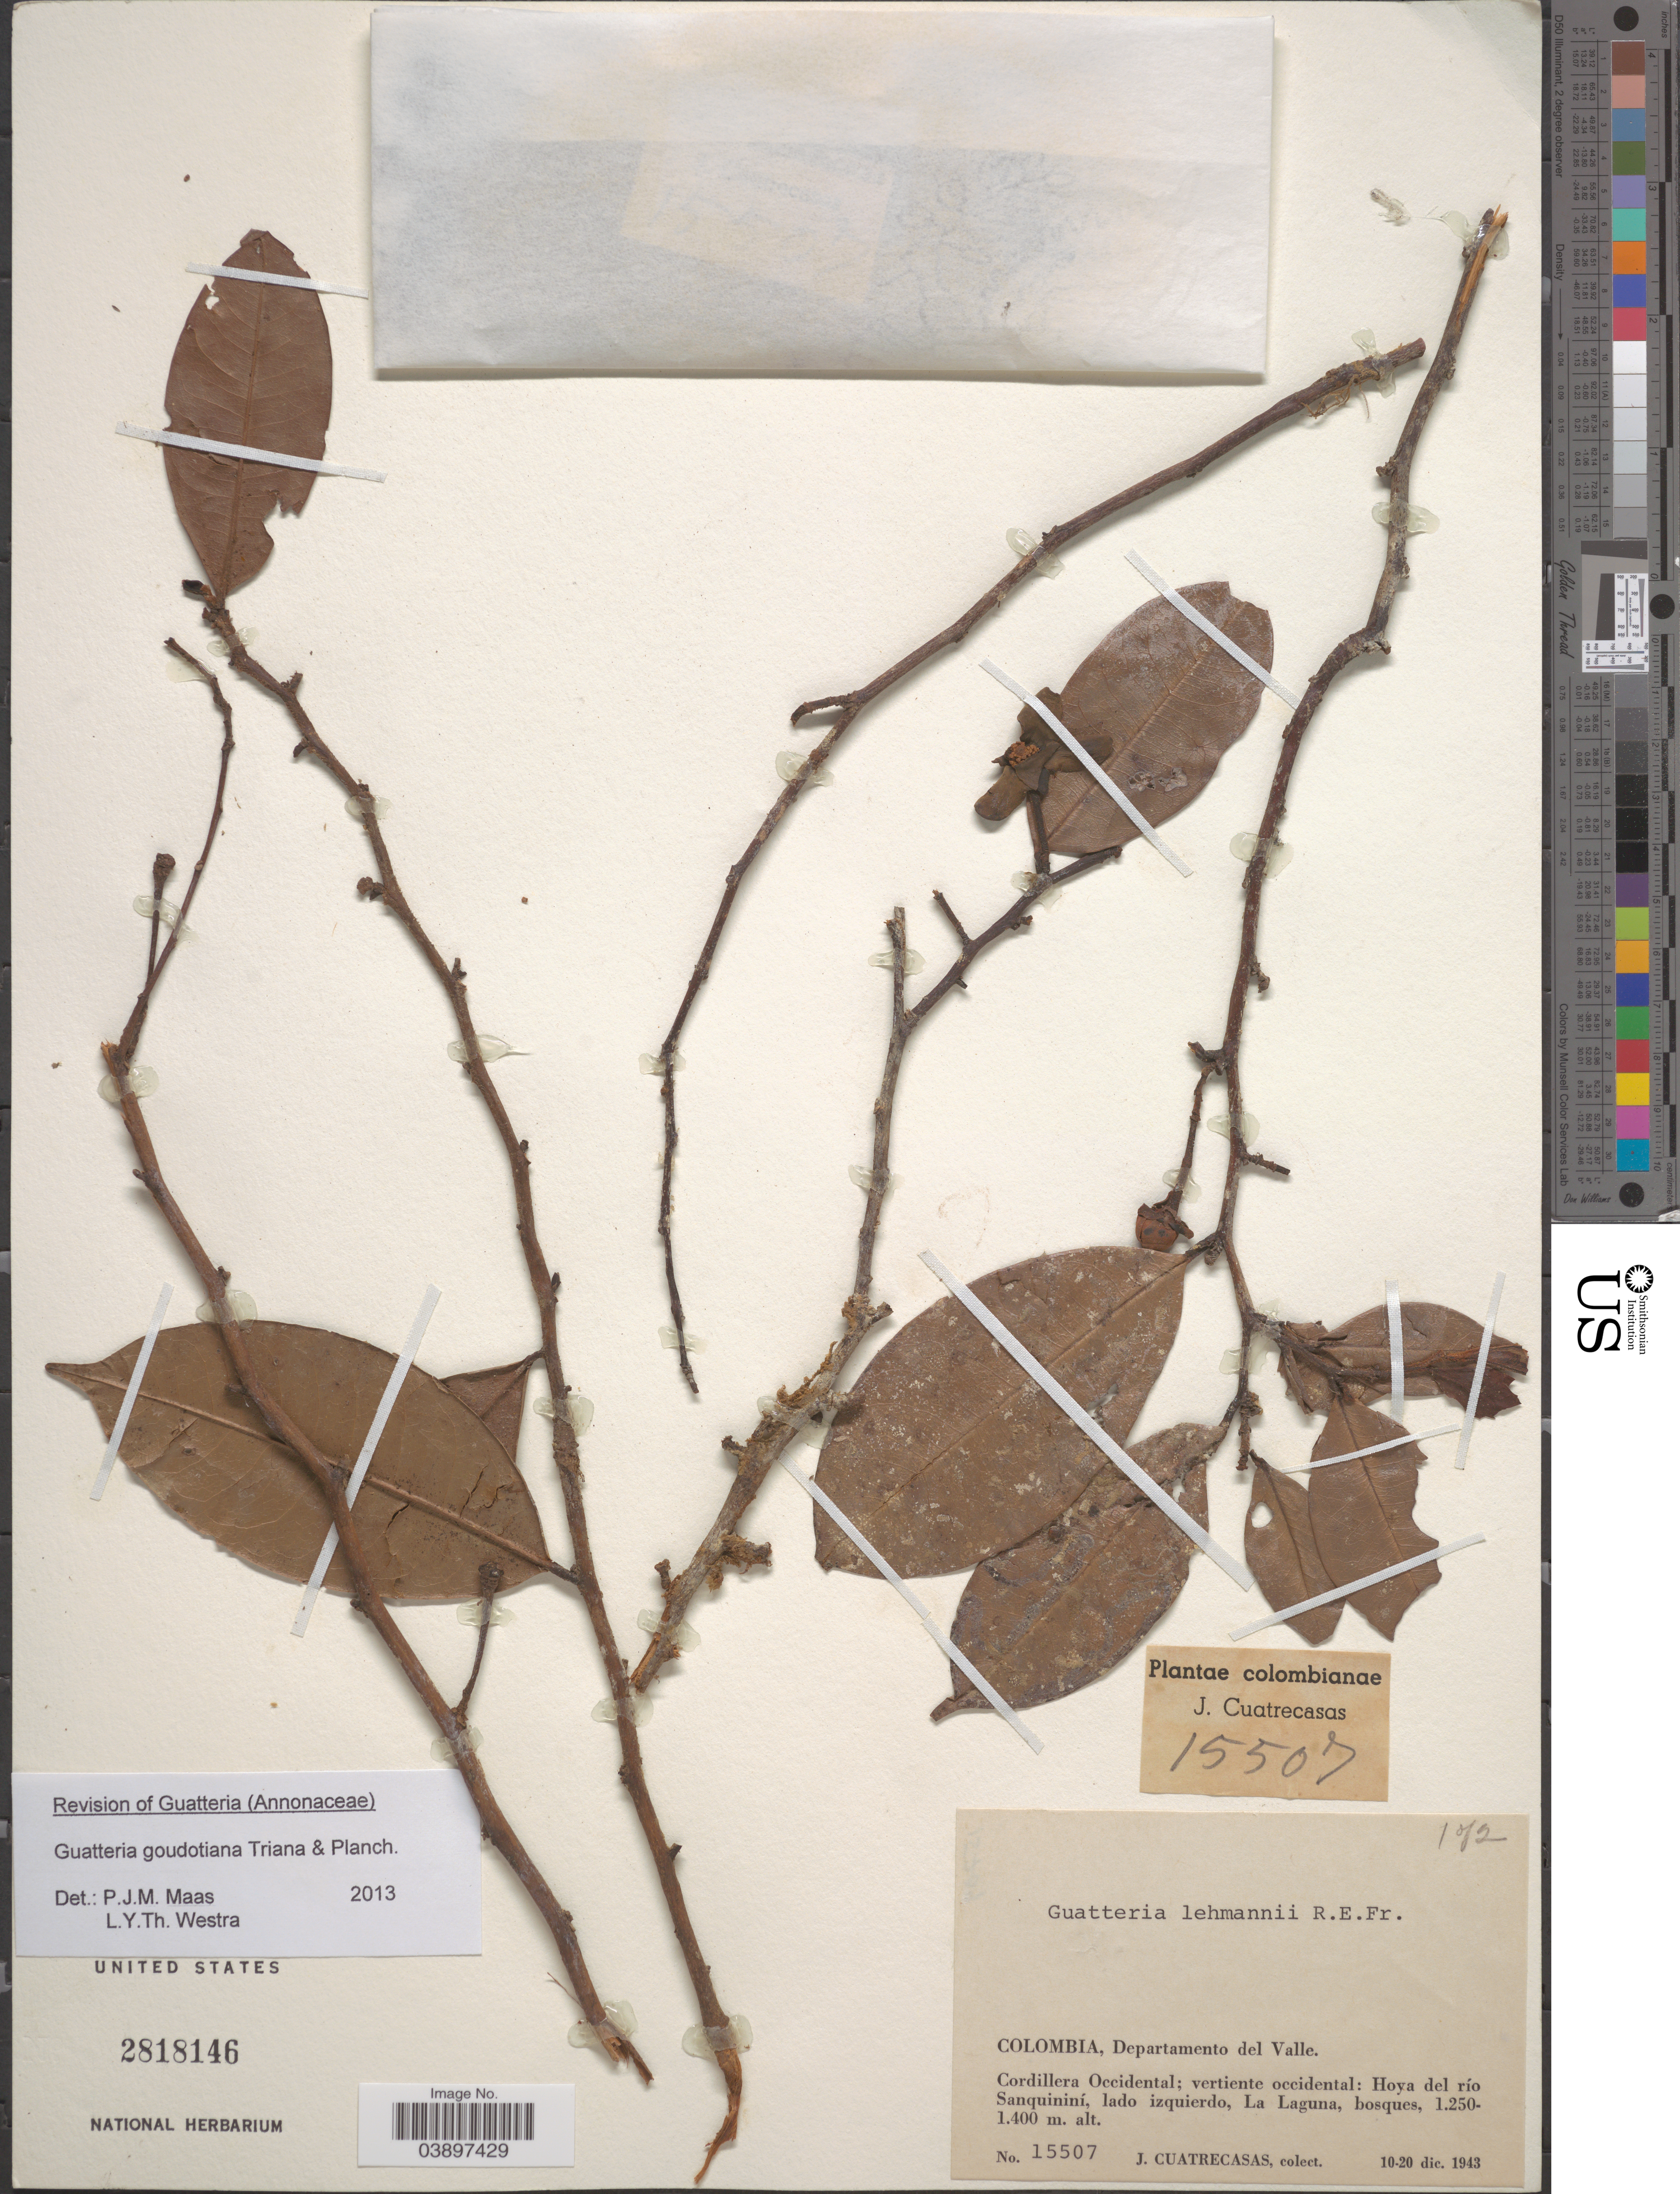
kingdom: Plantae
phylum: Tracheophyta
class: Magnoliopsida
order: Magnoliales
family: Annonaceae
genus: Guatteria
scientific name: Guatteria goudotiana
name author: Triana & Planch.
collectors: J. Cuatrecasas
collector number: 15507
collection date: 1943-12-10/1943-12-20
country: Colombia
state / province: Valle del Cauca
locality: Departamento del Valle. Cordillera Occidental; vertiente occidental: Hoya del río Sanquininí, lado izquierdo, La Laguna.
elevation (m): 1250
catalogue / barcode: US 2818146